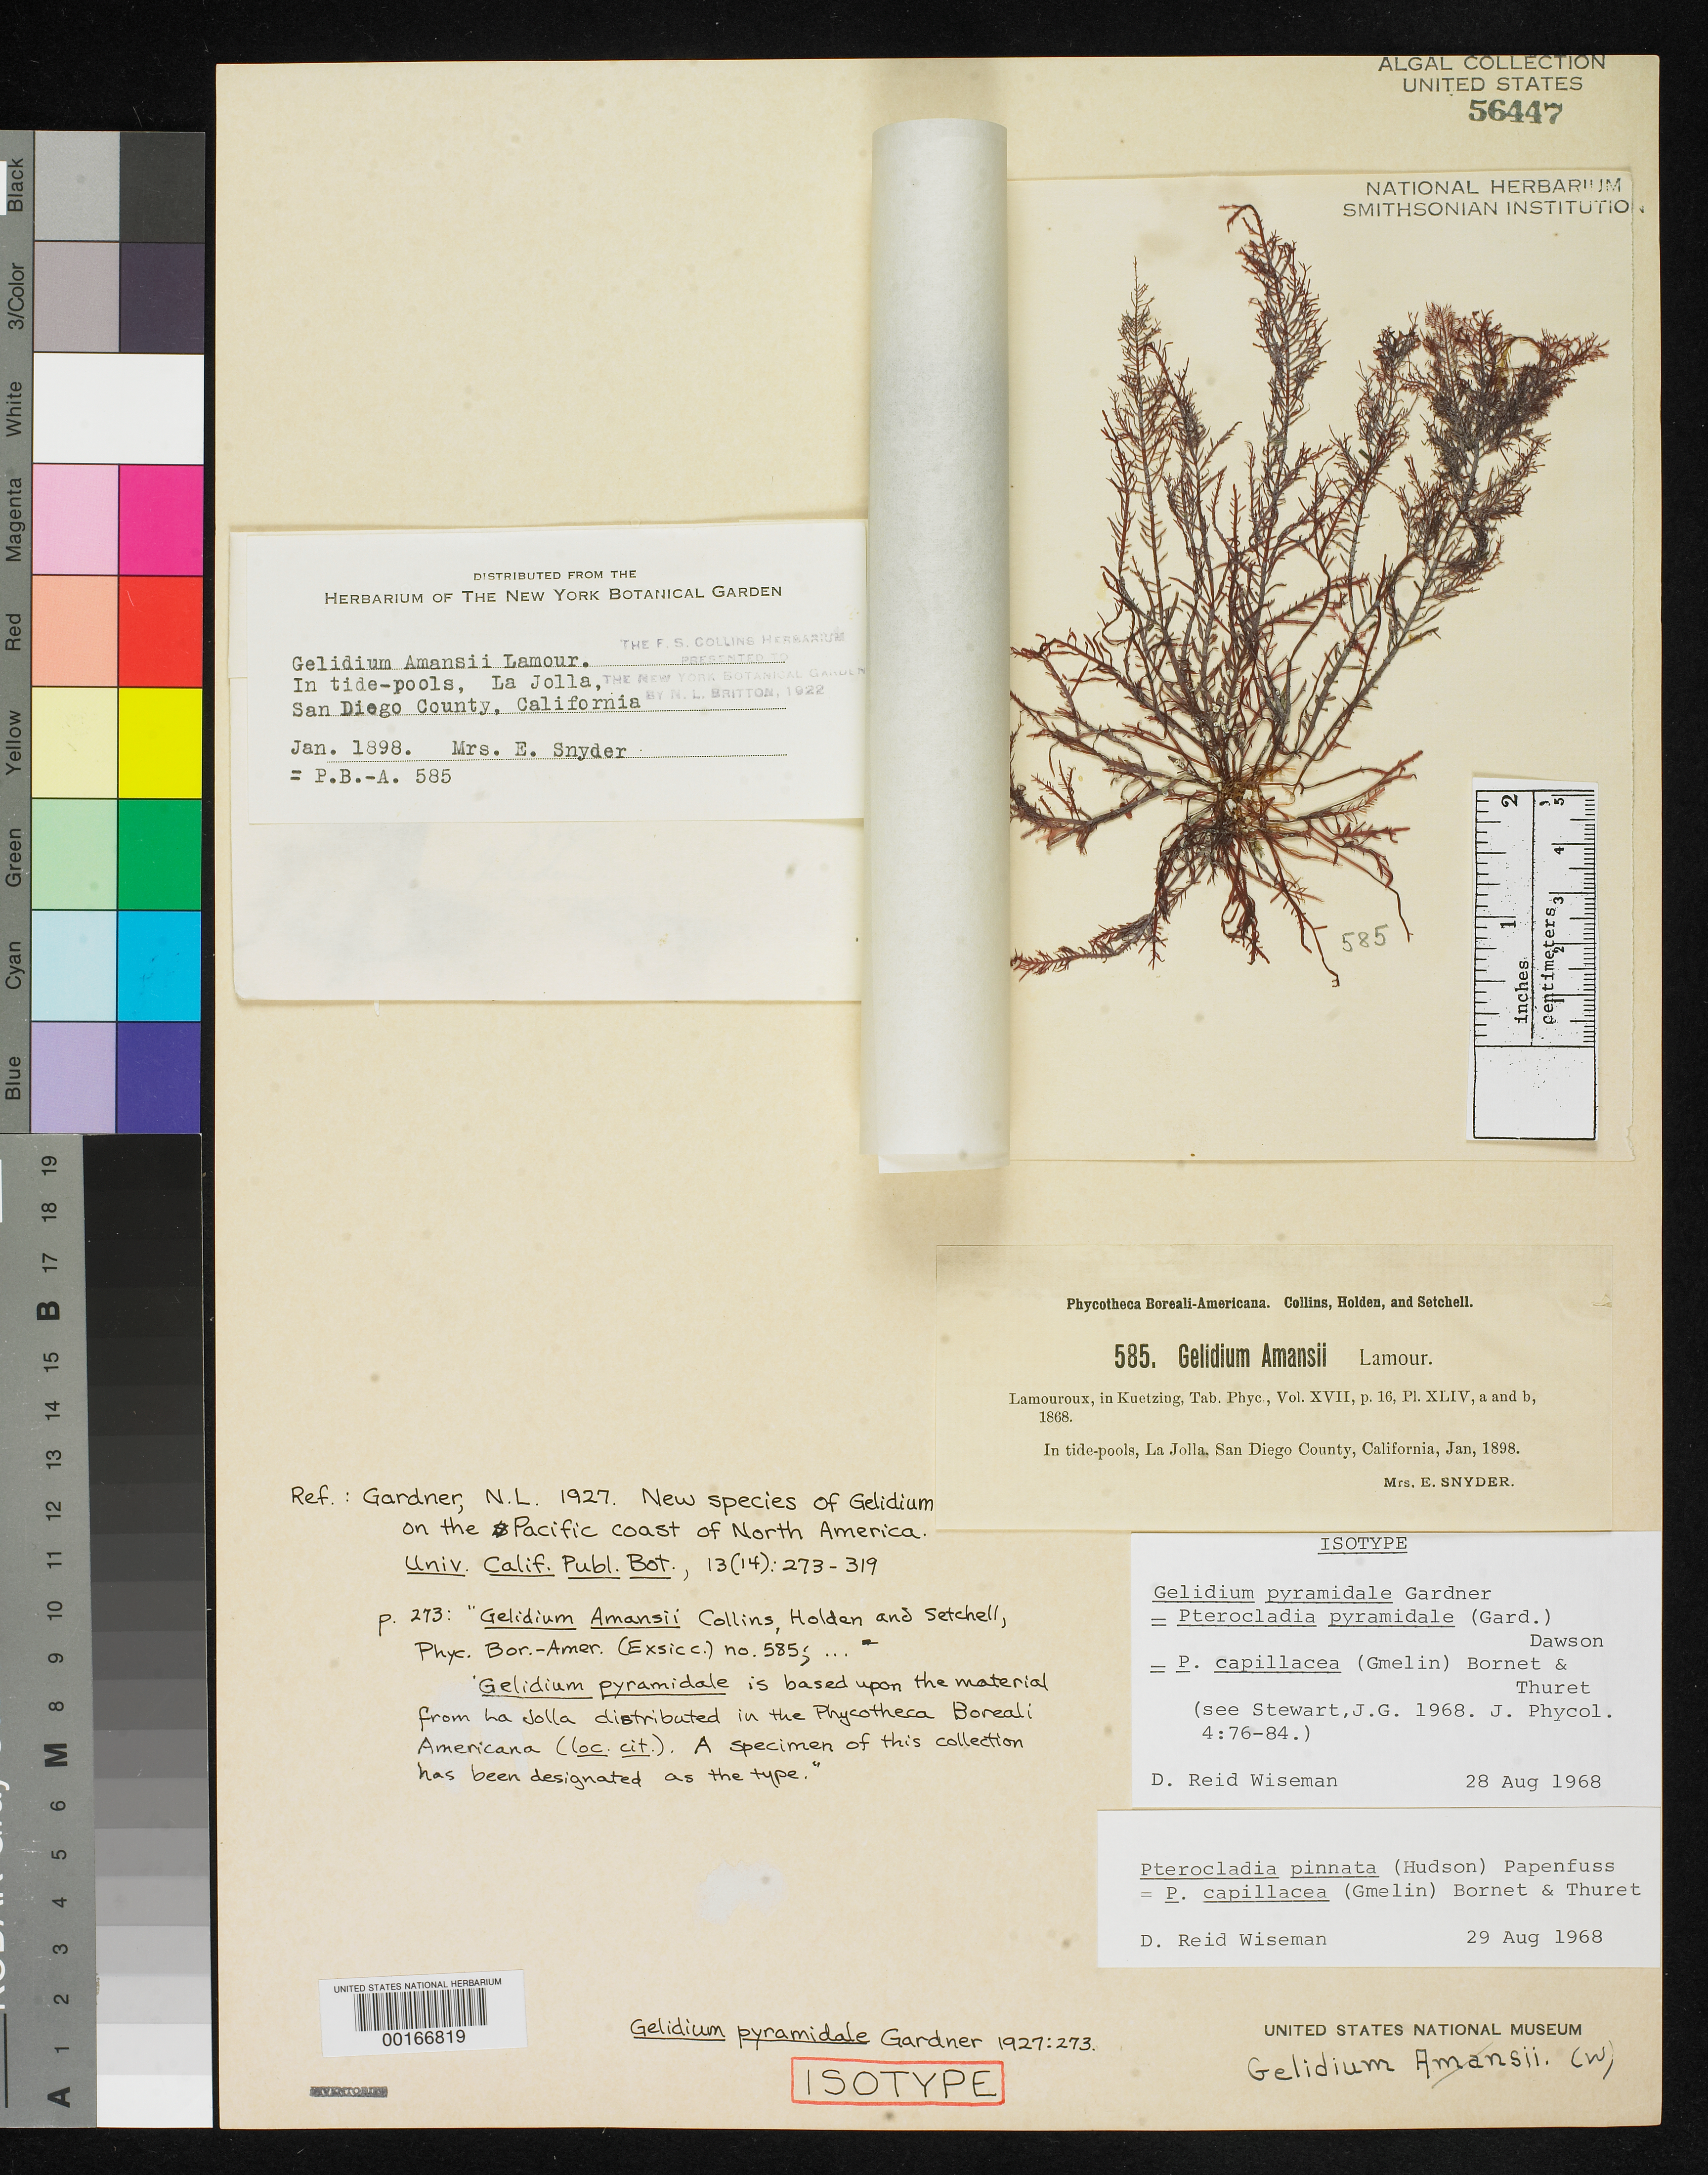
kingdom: Plantae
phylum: Rhodophyta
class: Florideophyceae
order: Gelidiales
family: Gelidiaceae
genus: Gelidium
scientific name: Gelidium pyramidale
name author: N.L. Gardner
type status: Isotype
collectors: M. Snyder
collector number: PB-A 585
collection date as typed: Jan 1898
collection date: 1898-01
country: United States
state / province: California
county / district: San Diego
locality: La Jolla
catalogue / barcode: US 56447